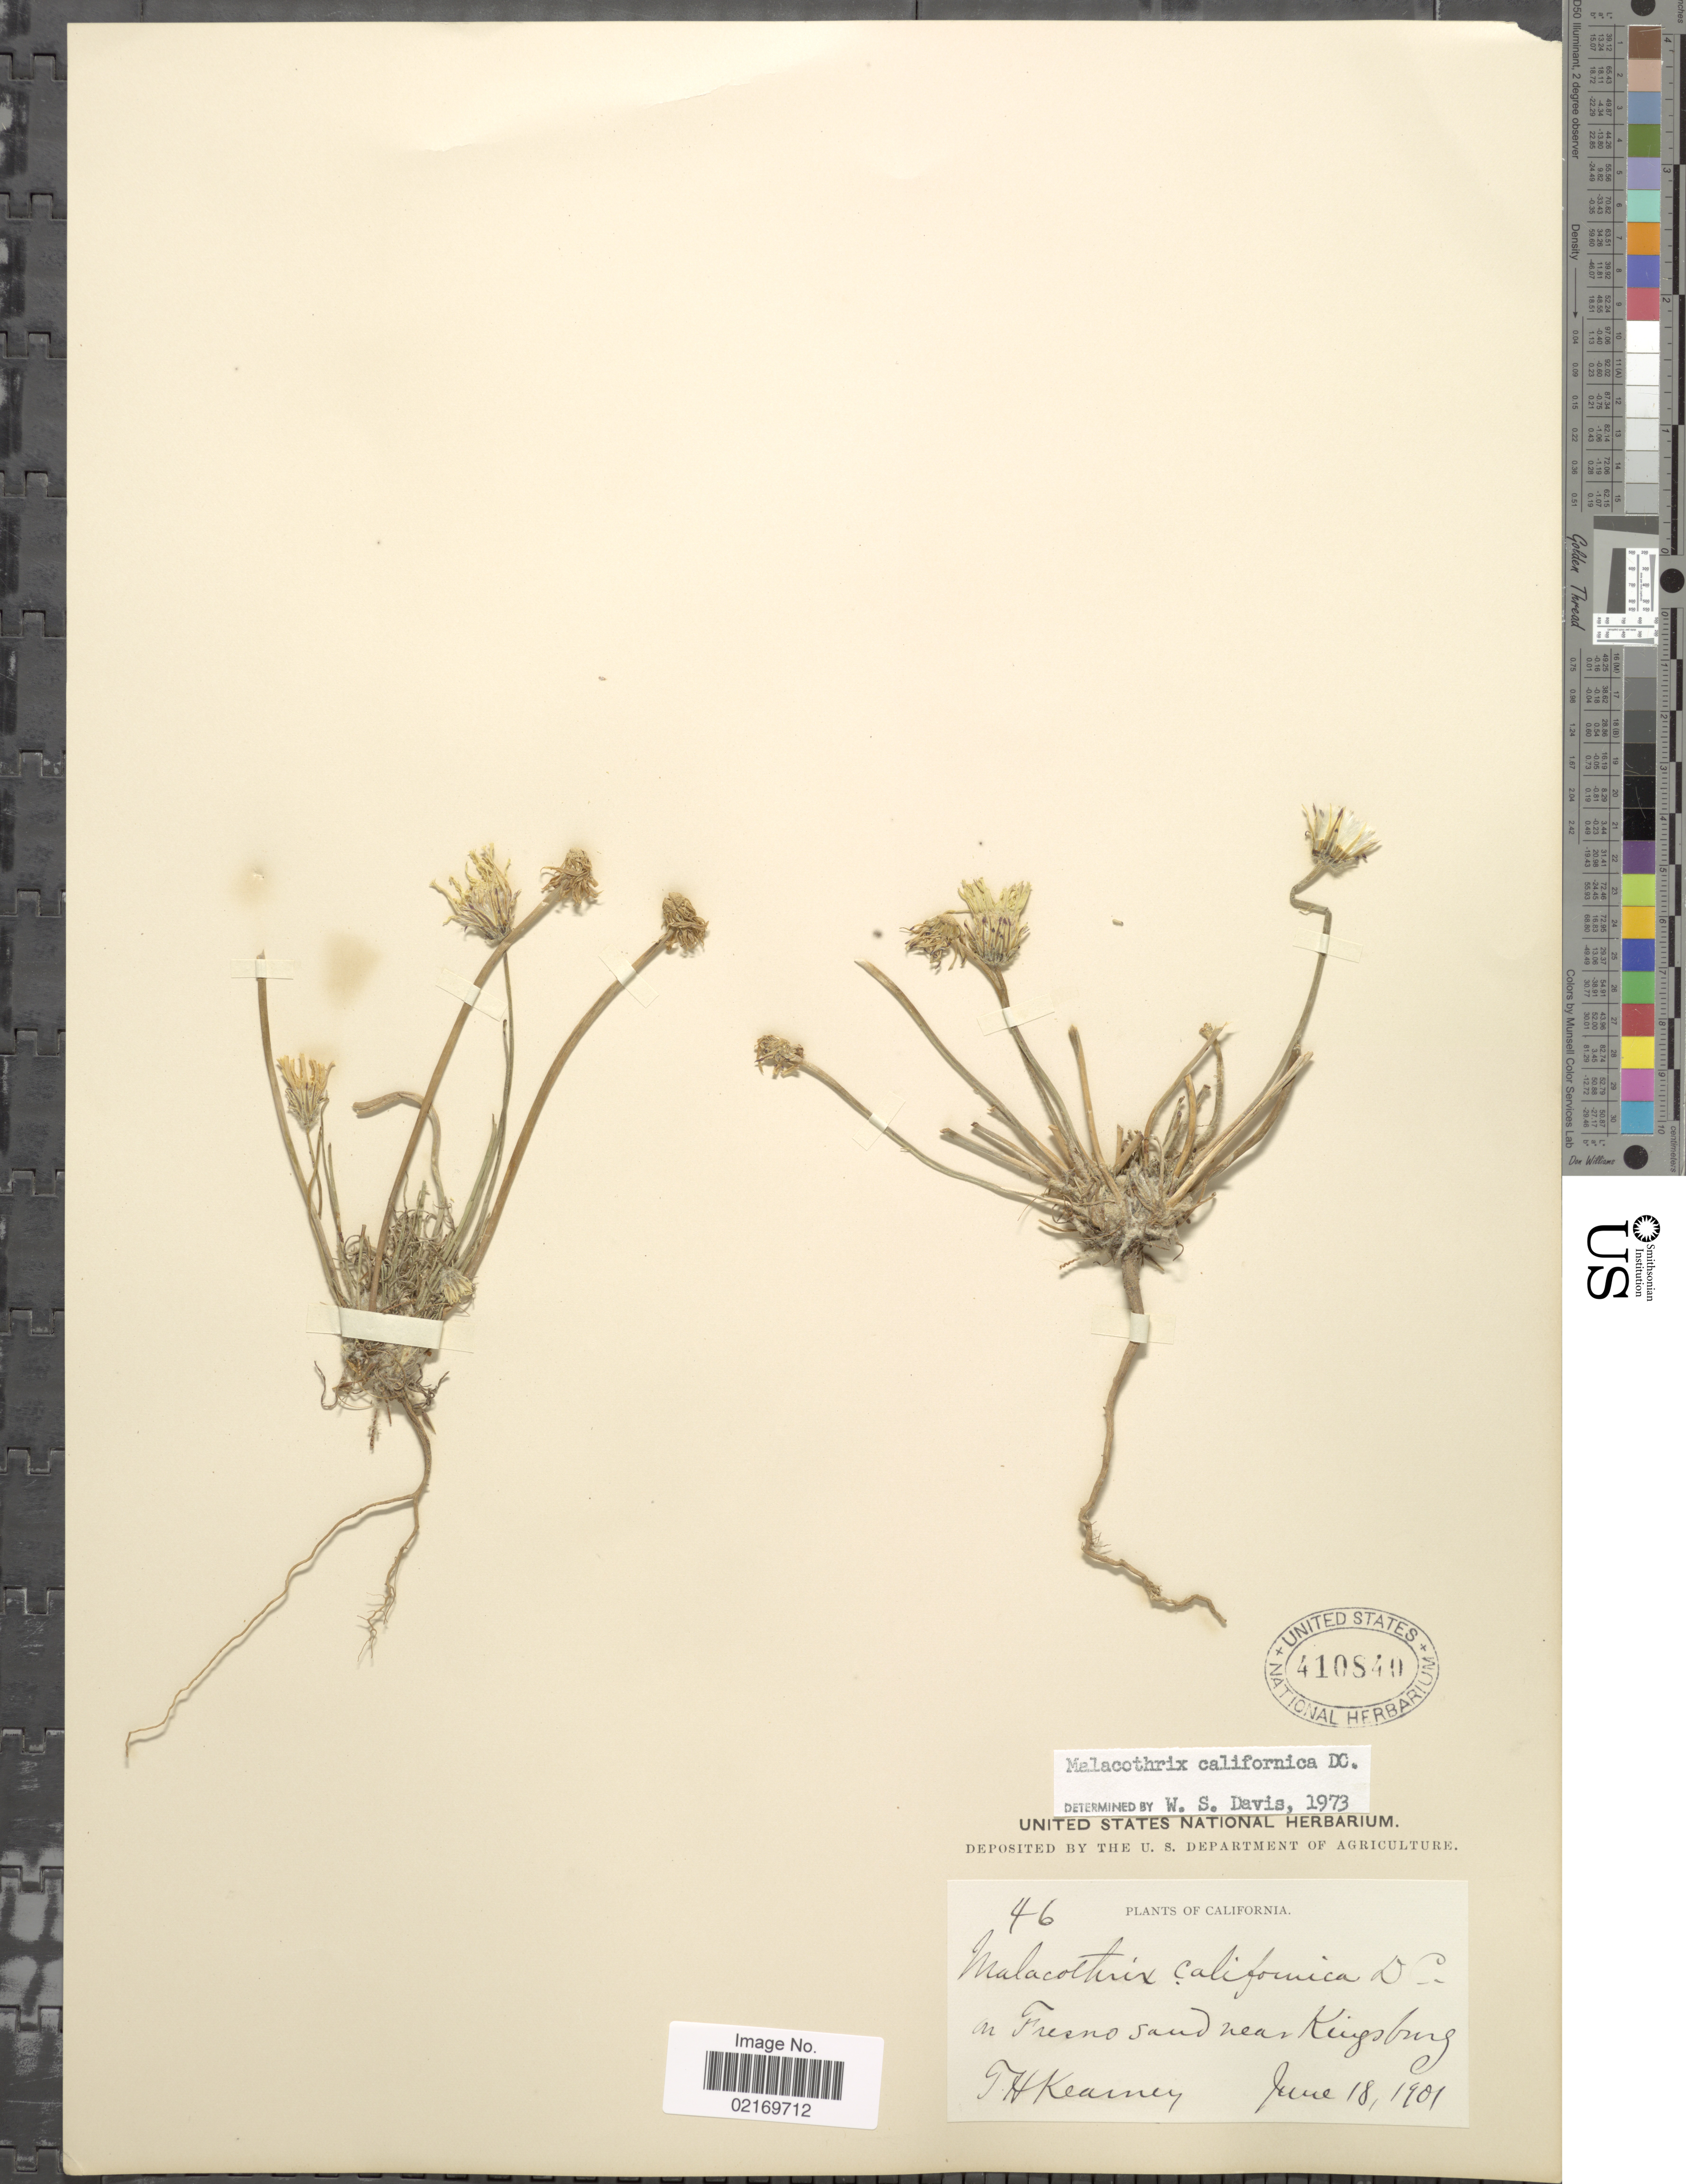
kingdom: Plantae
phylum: Tracheophyta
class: Magnoliopsida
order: Asterales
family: Asteraceae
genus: Malacothrix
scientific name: Malacothrix californica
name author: DC.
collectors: T. H. Kearney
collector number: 46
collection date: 1901-06-18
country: United States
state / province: California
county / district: Fresno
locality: On Fresno Sand near Kingsburg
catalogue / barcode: US 410840